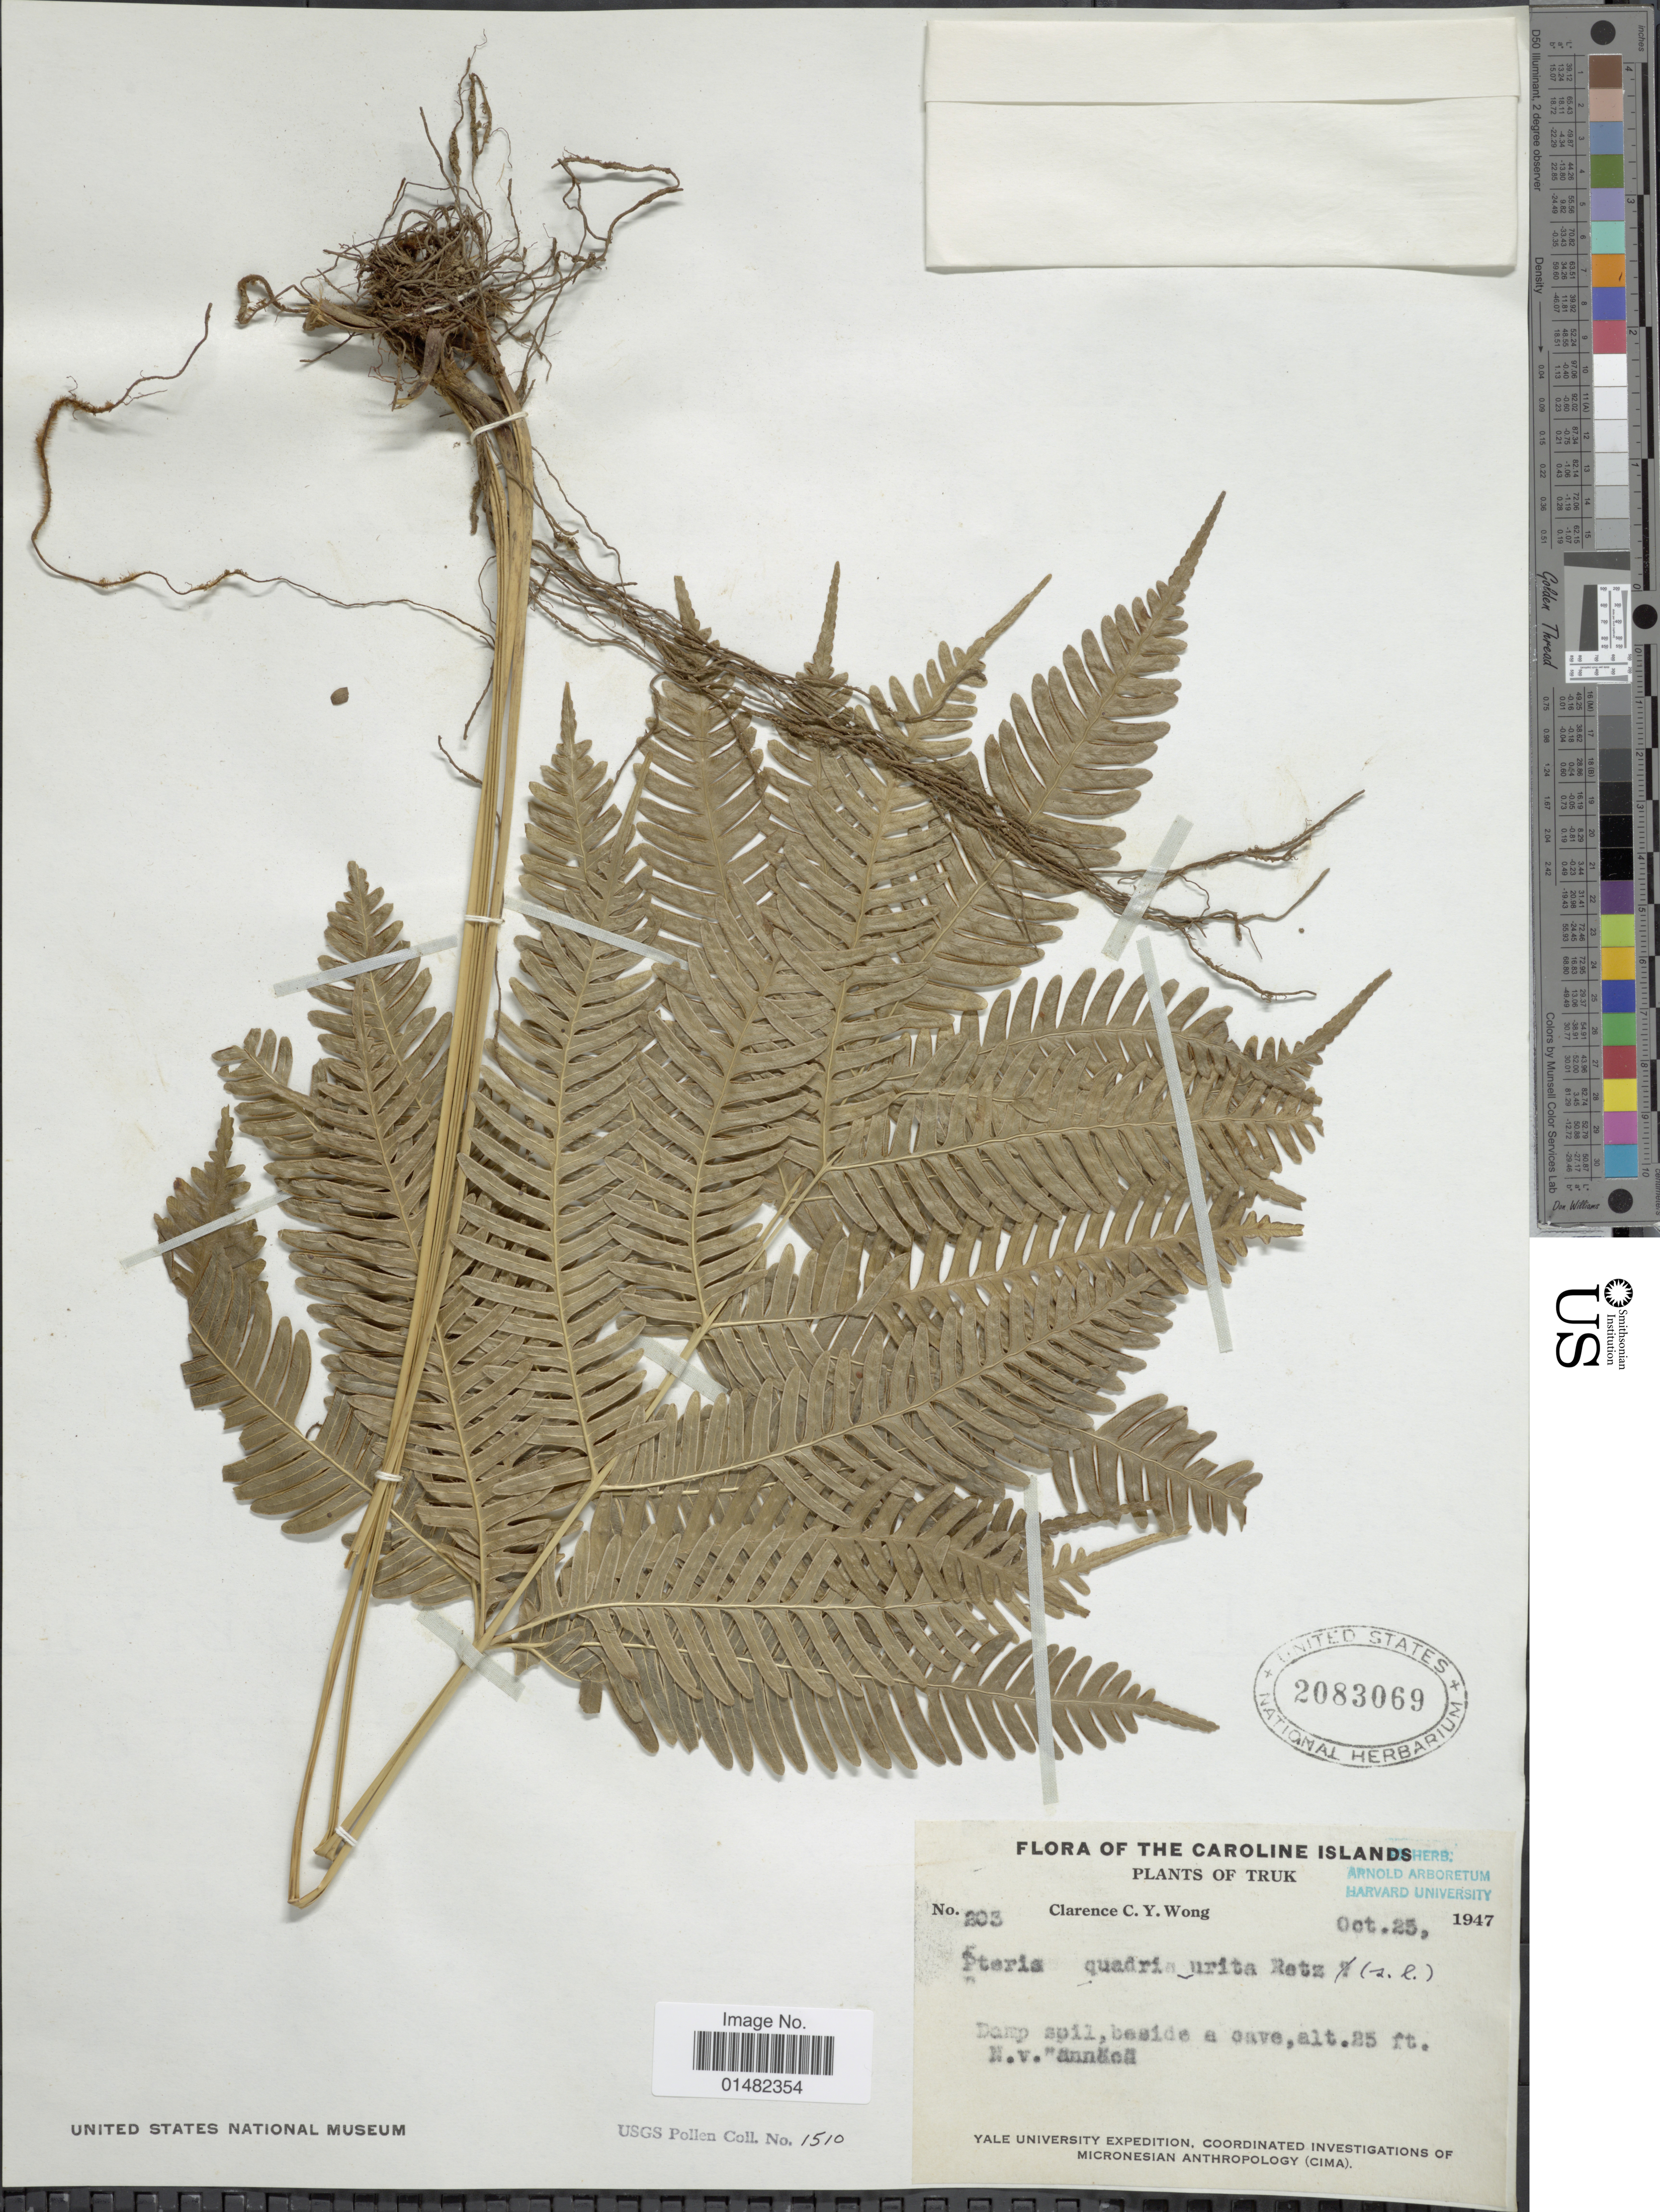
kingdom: Plantae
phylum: Tracheophyta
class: Polypodiopsida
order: Polypodiales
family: Pteridaceae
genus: Pteris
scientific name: Pteris quadriaurita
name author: Retz.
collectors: C. Y. C. Wong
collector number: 203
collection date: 1947-10-25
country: Micronesia, Federated States of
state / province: Truk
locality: Caroline Islands, Damp soil, beside a cave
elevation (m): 8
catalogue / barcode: US 2083069